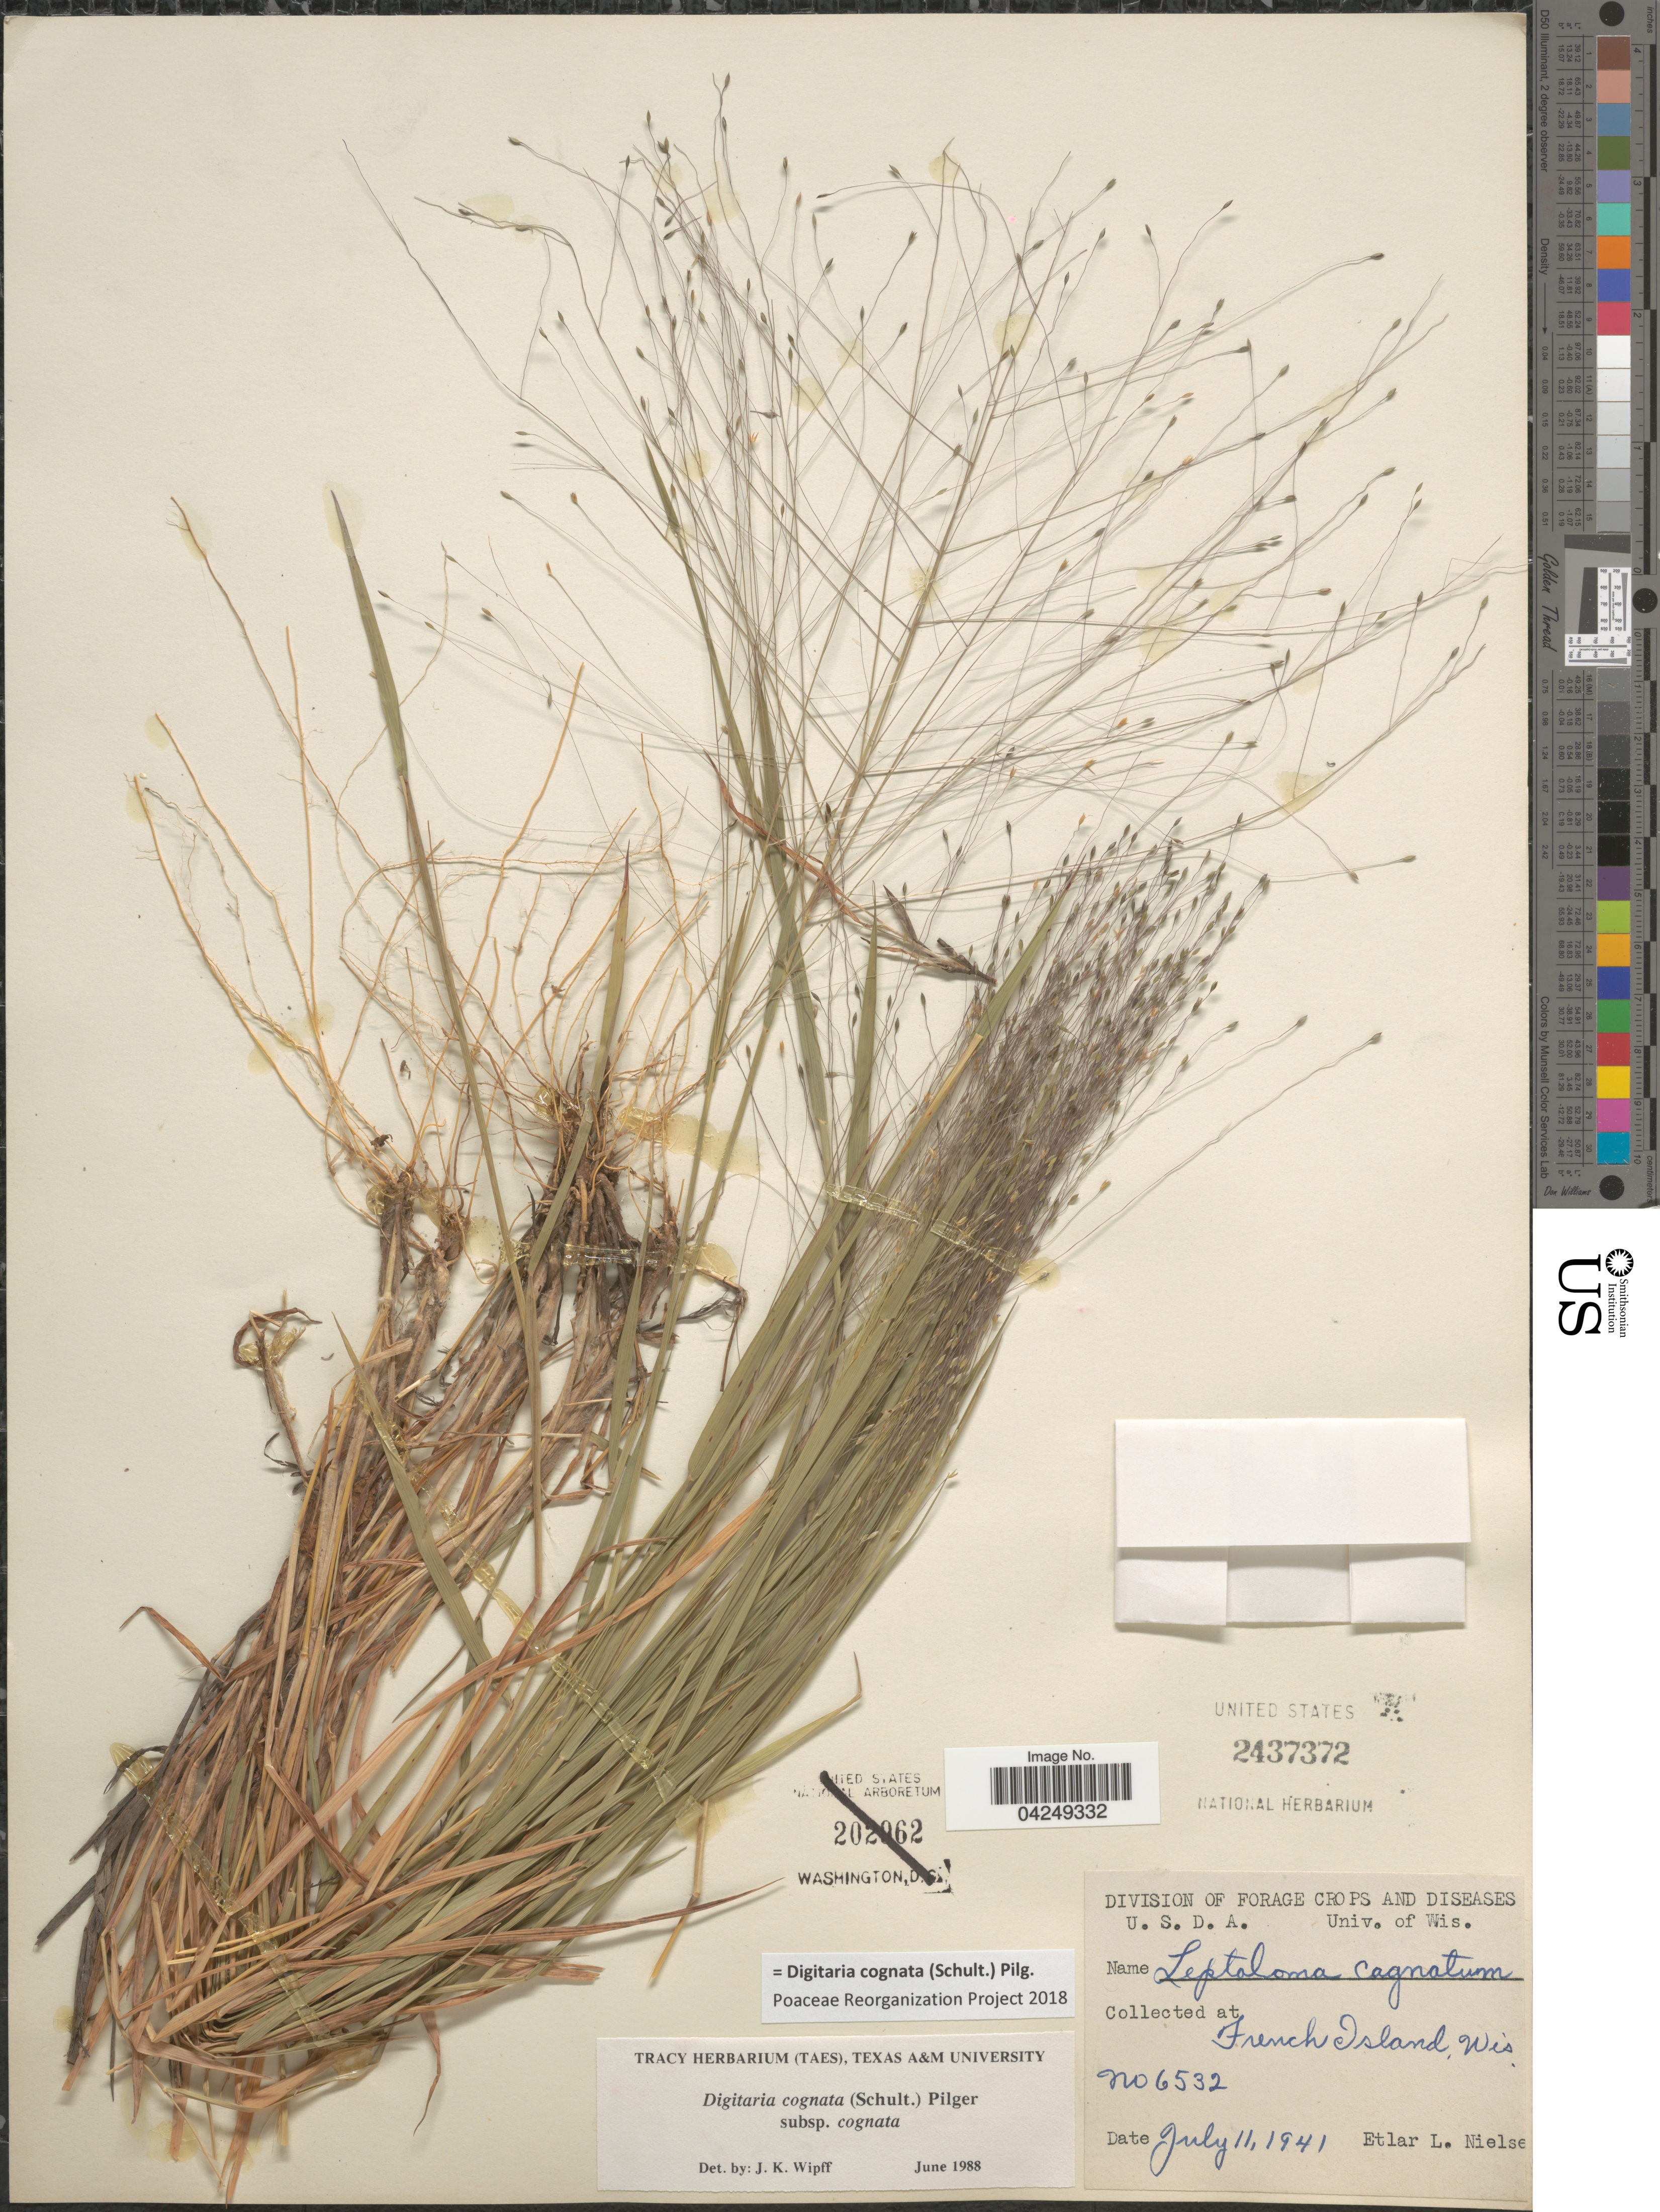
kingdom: Plantae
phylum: Tracheophyta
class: Liliopsida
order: Poales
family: Poaceae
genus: Digitaria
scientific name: Digitaria cognata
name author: (Scult.) Pilg.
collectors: E. L. Nielsen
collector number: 6532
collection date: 1941-07-11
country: United States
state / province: Wisconsin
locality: French Island.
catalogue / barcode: US 2437372